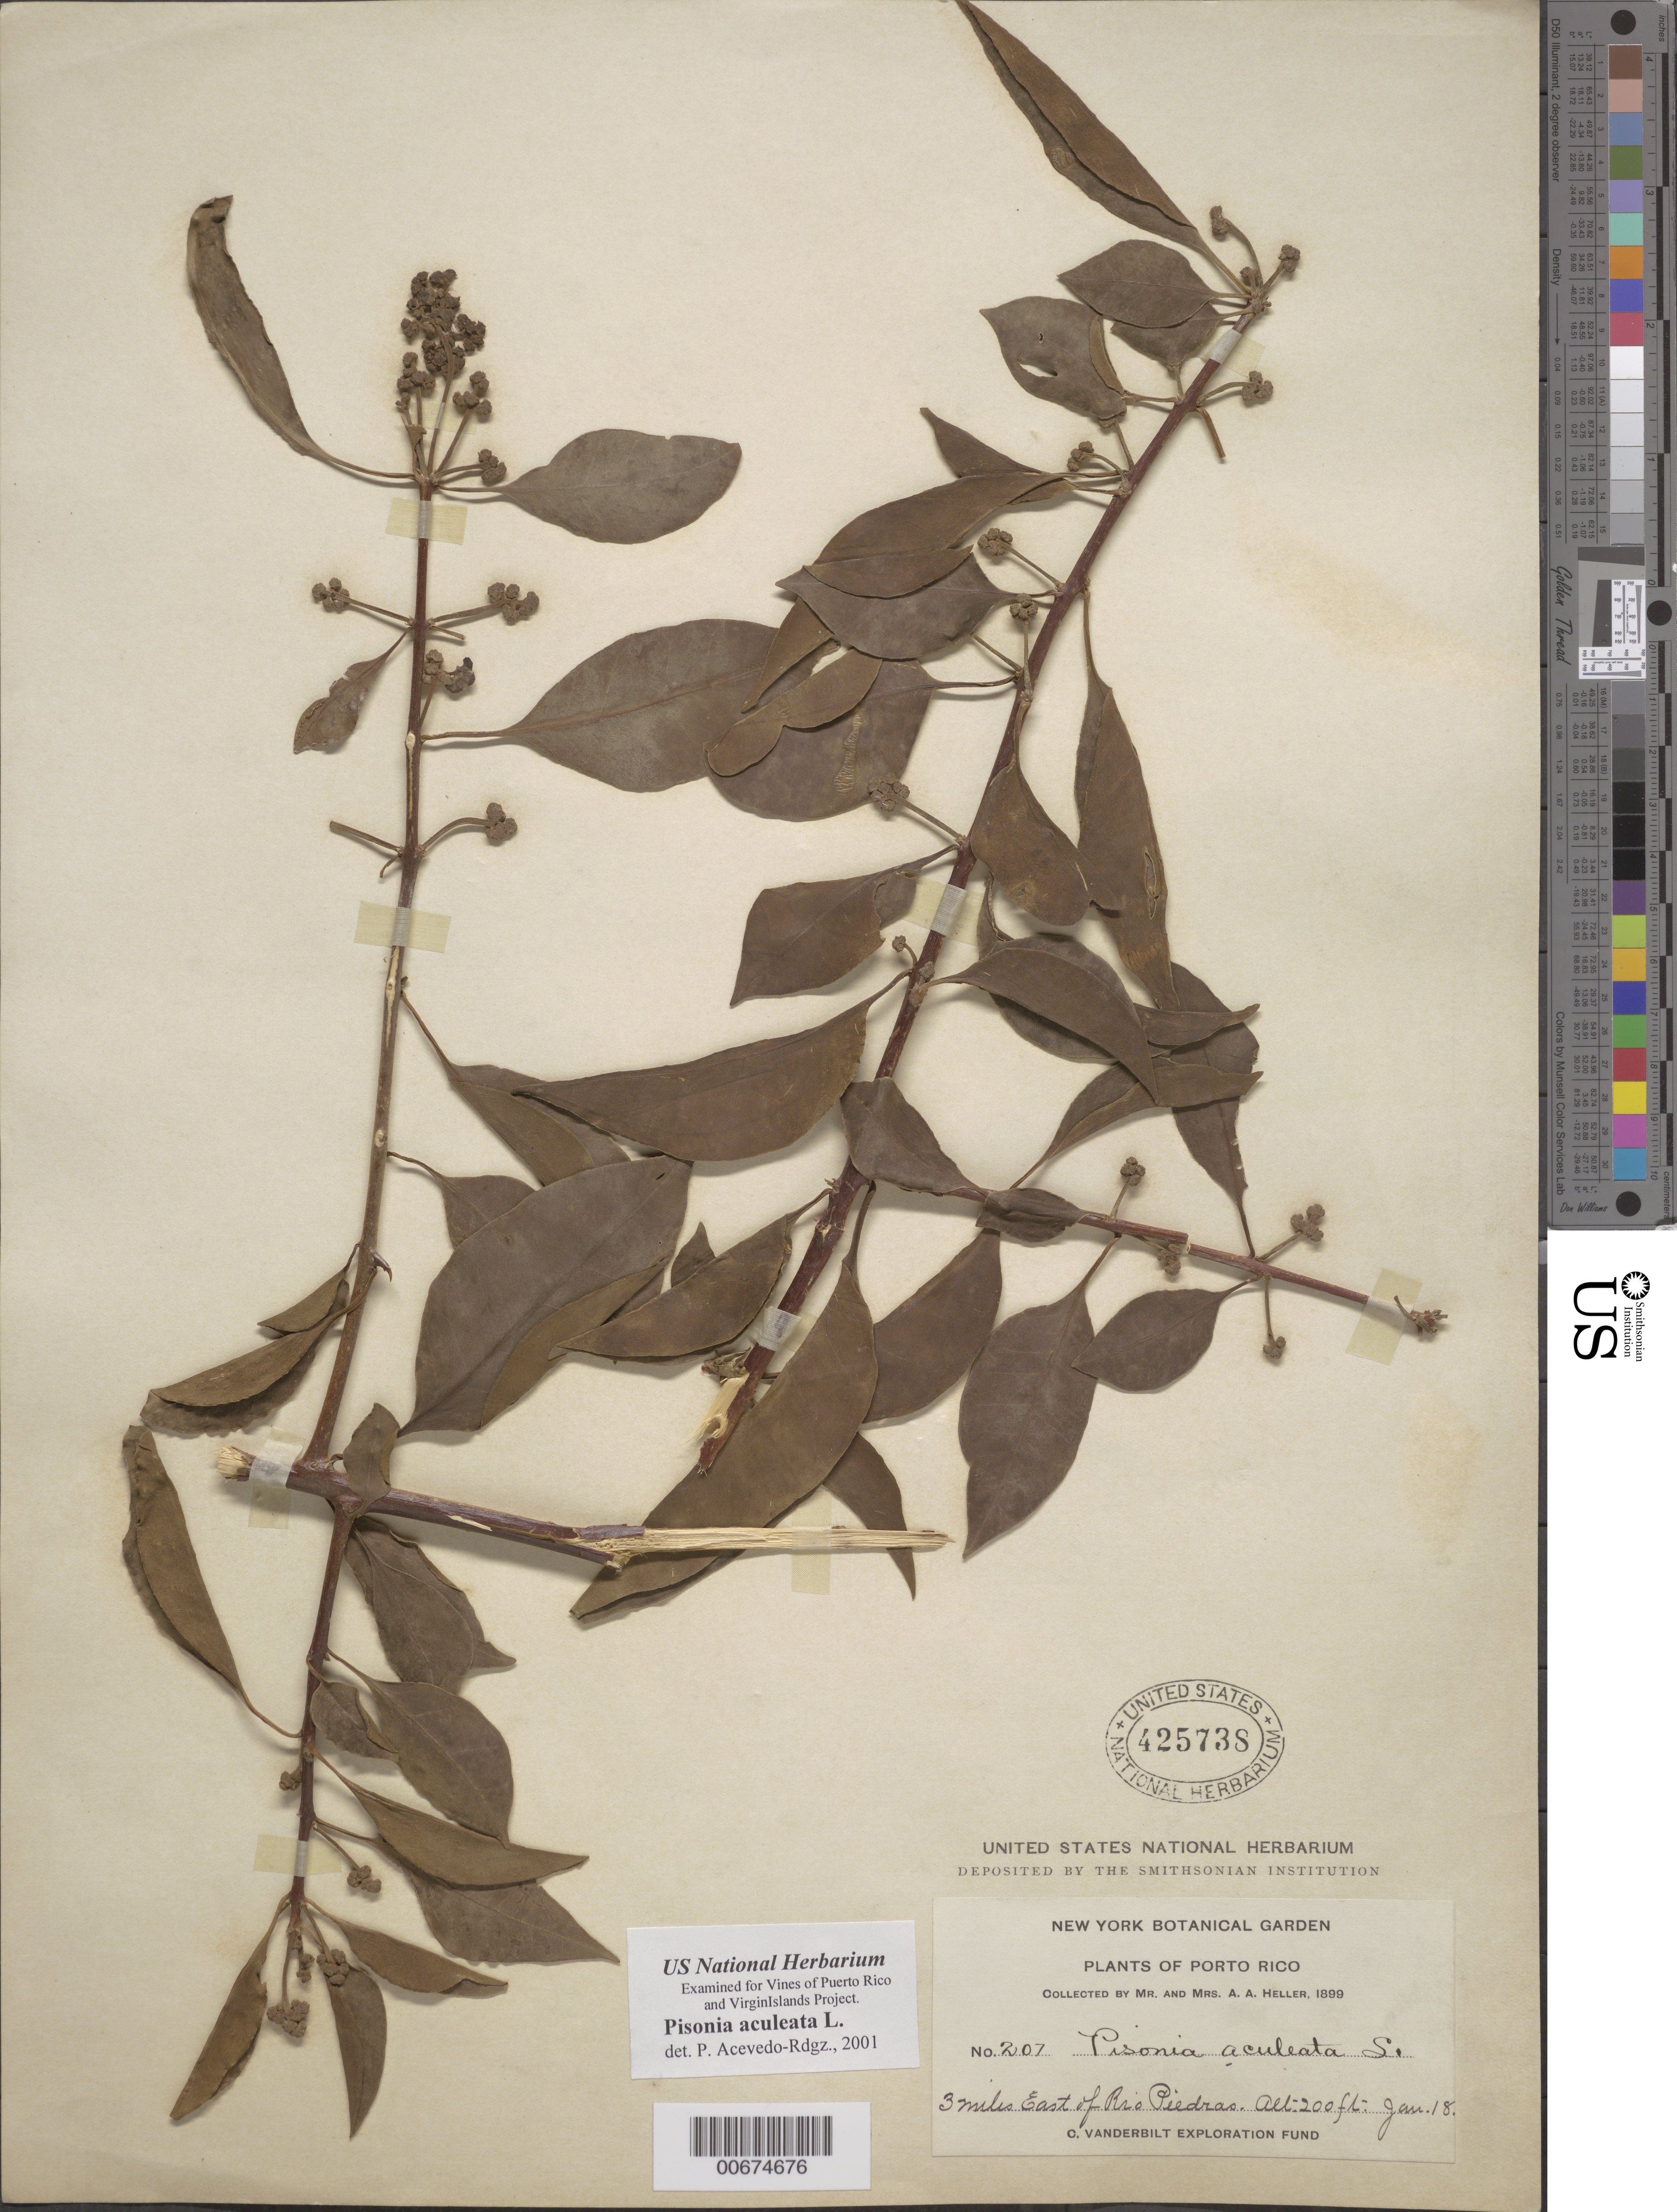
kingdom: Plantae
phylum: Tracheophyta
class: Magnoliopsida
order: Caryophyllales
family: Nyctaginaceae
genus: Pisonia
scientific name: Pisonia aculeata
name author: L.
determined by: Acevedo-Rodríguez, P., (BOT), Smithsonian Institution - National Museum of Natural History (UNITED STATES)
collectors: A. A. Heller & E. G. Heller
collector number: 207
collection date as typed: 18 Jan 1899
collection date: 1899-01-18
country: Puerto Rico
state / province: San Juan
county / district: Río Piedras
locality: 3 miles E of Rio Piedras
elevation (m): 61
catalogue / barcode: US 425738